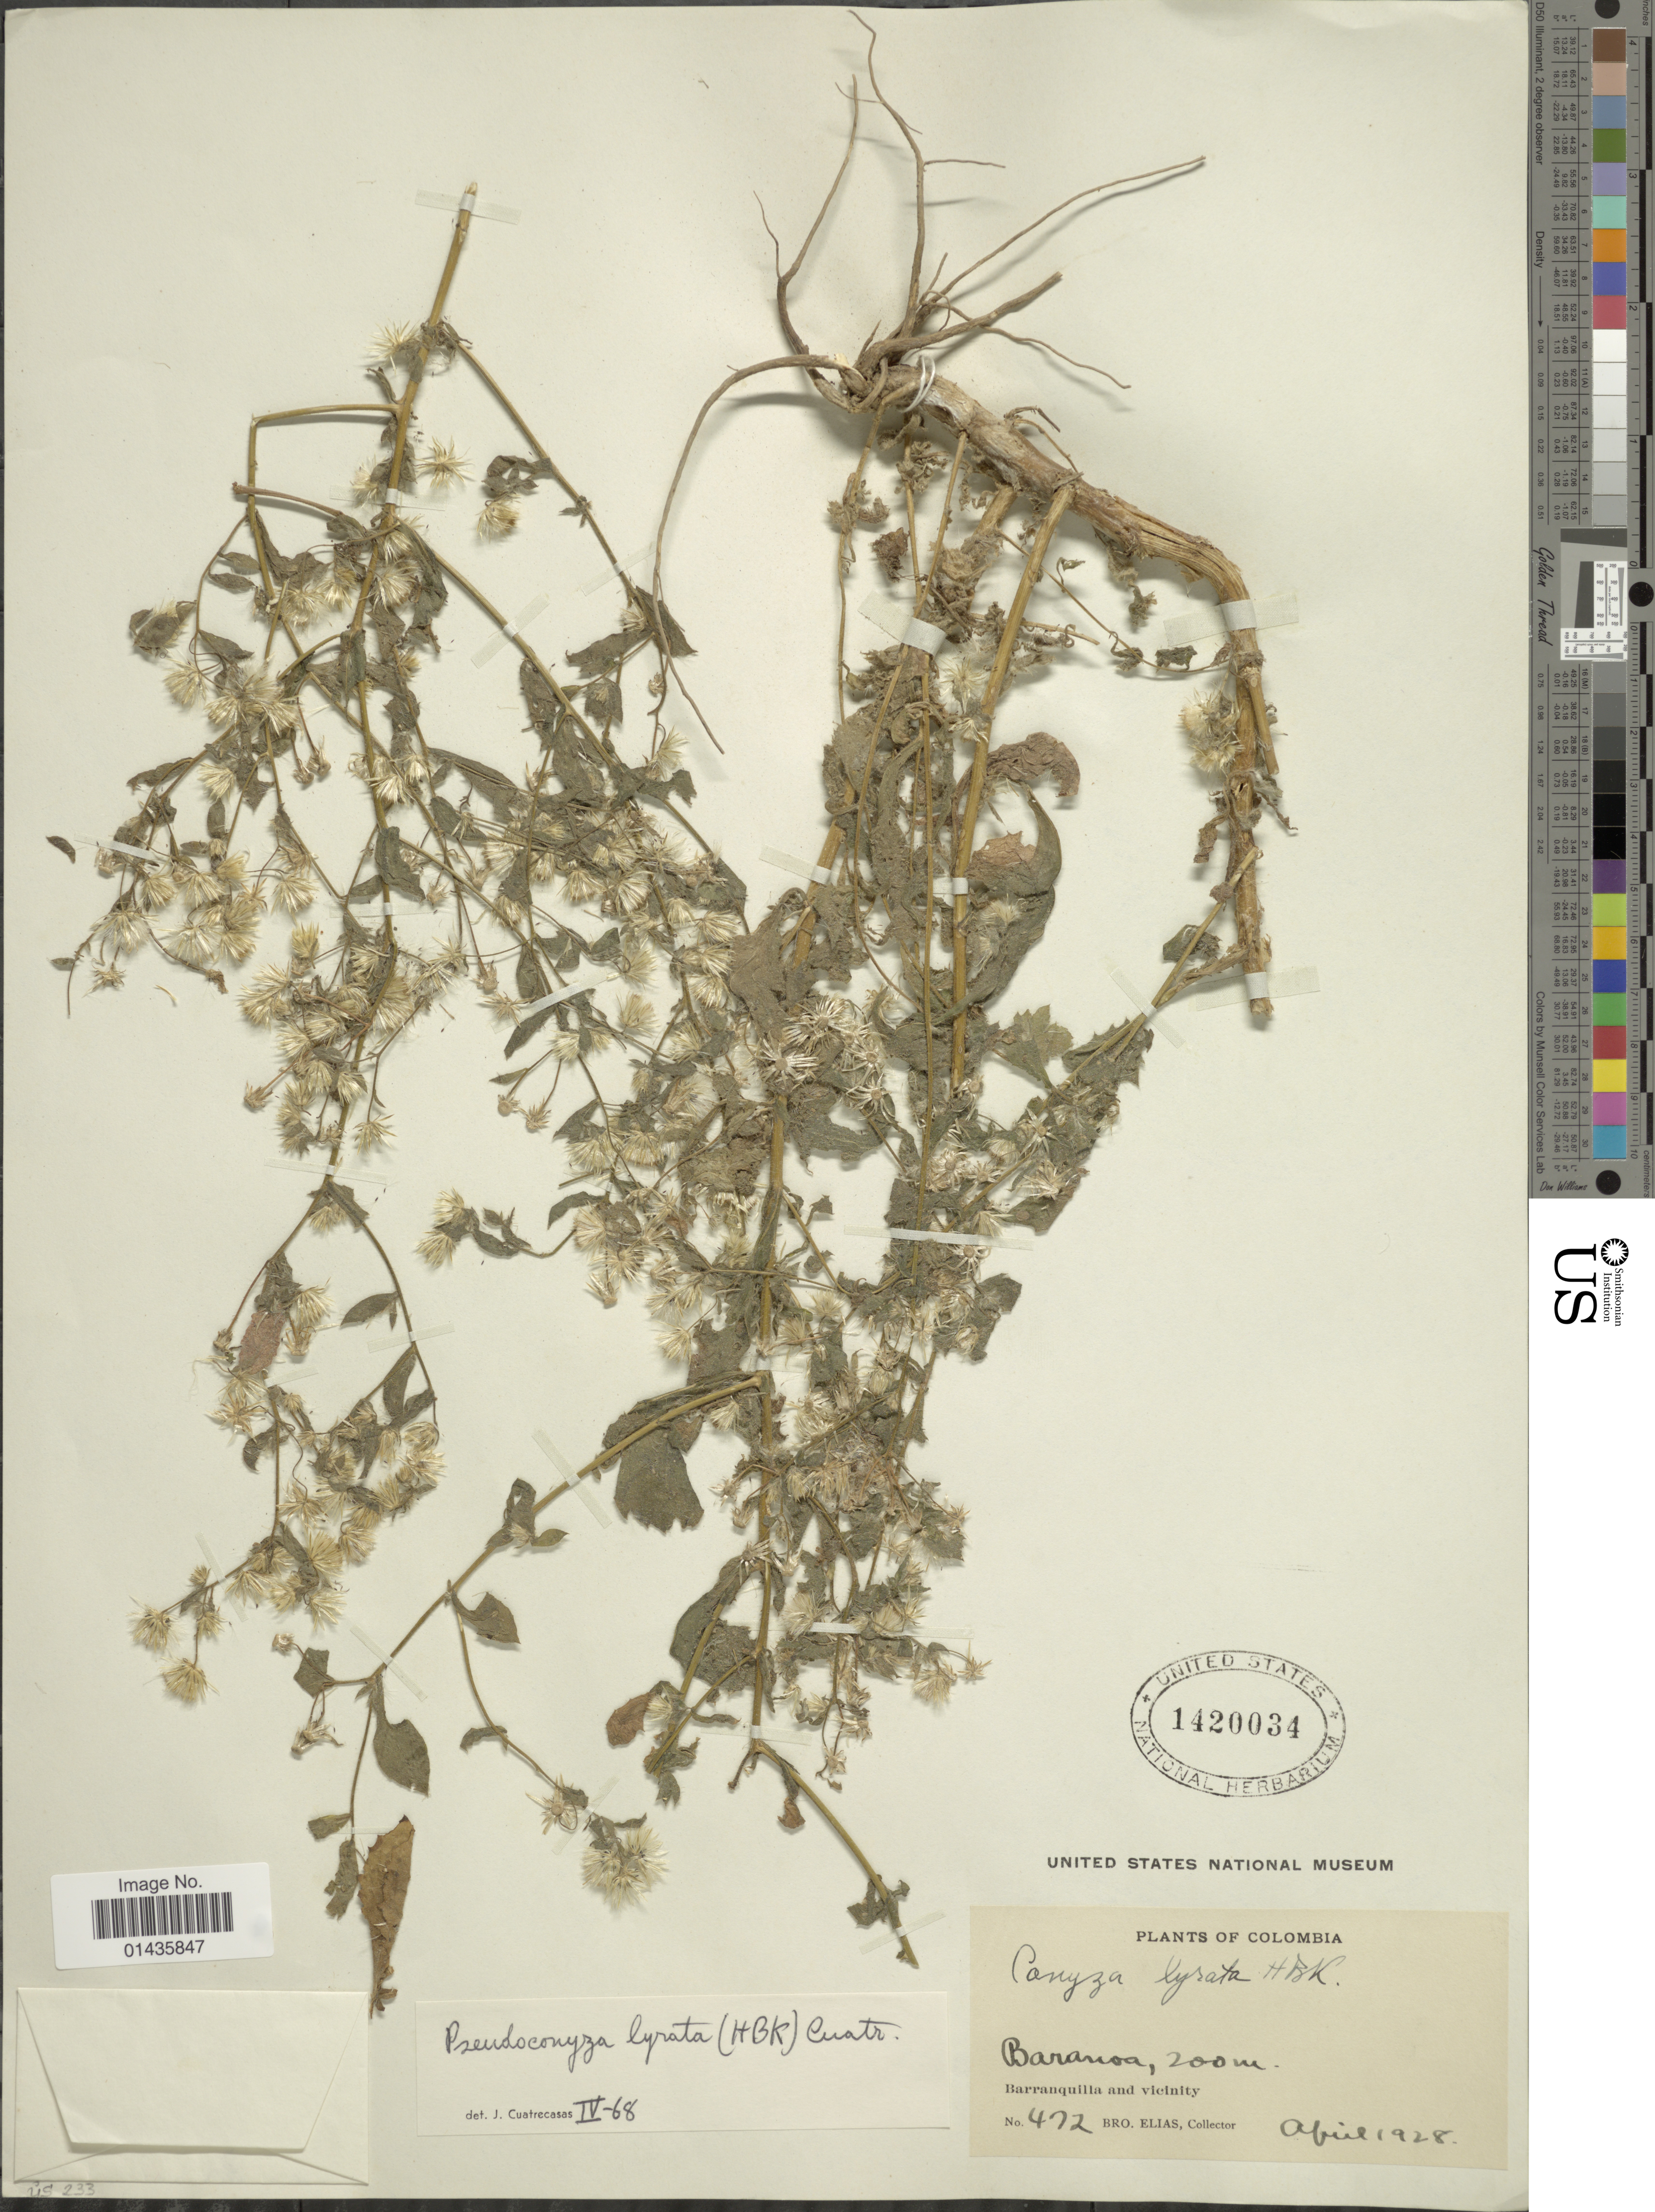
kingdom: Plantae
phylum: Tracheophyta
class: Magnoliopsida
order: Asterales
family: Asteraceae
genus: Pseudoconyza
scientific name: Pseudoconyza lyrata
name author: (Kunth) Cuatrec.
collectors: Bro. Elias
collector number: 472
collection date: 1928-04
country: Colombia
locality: Baranoa, Barranquilla and vicinity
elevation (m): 200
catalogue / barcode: US 1420034